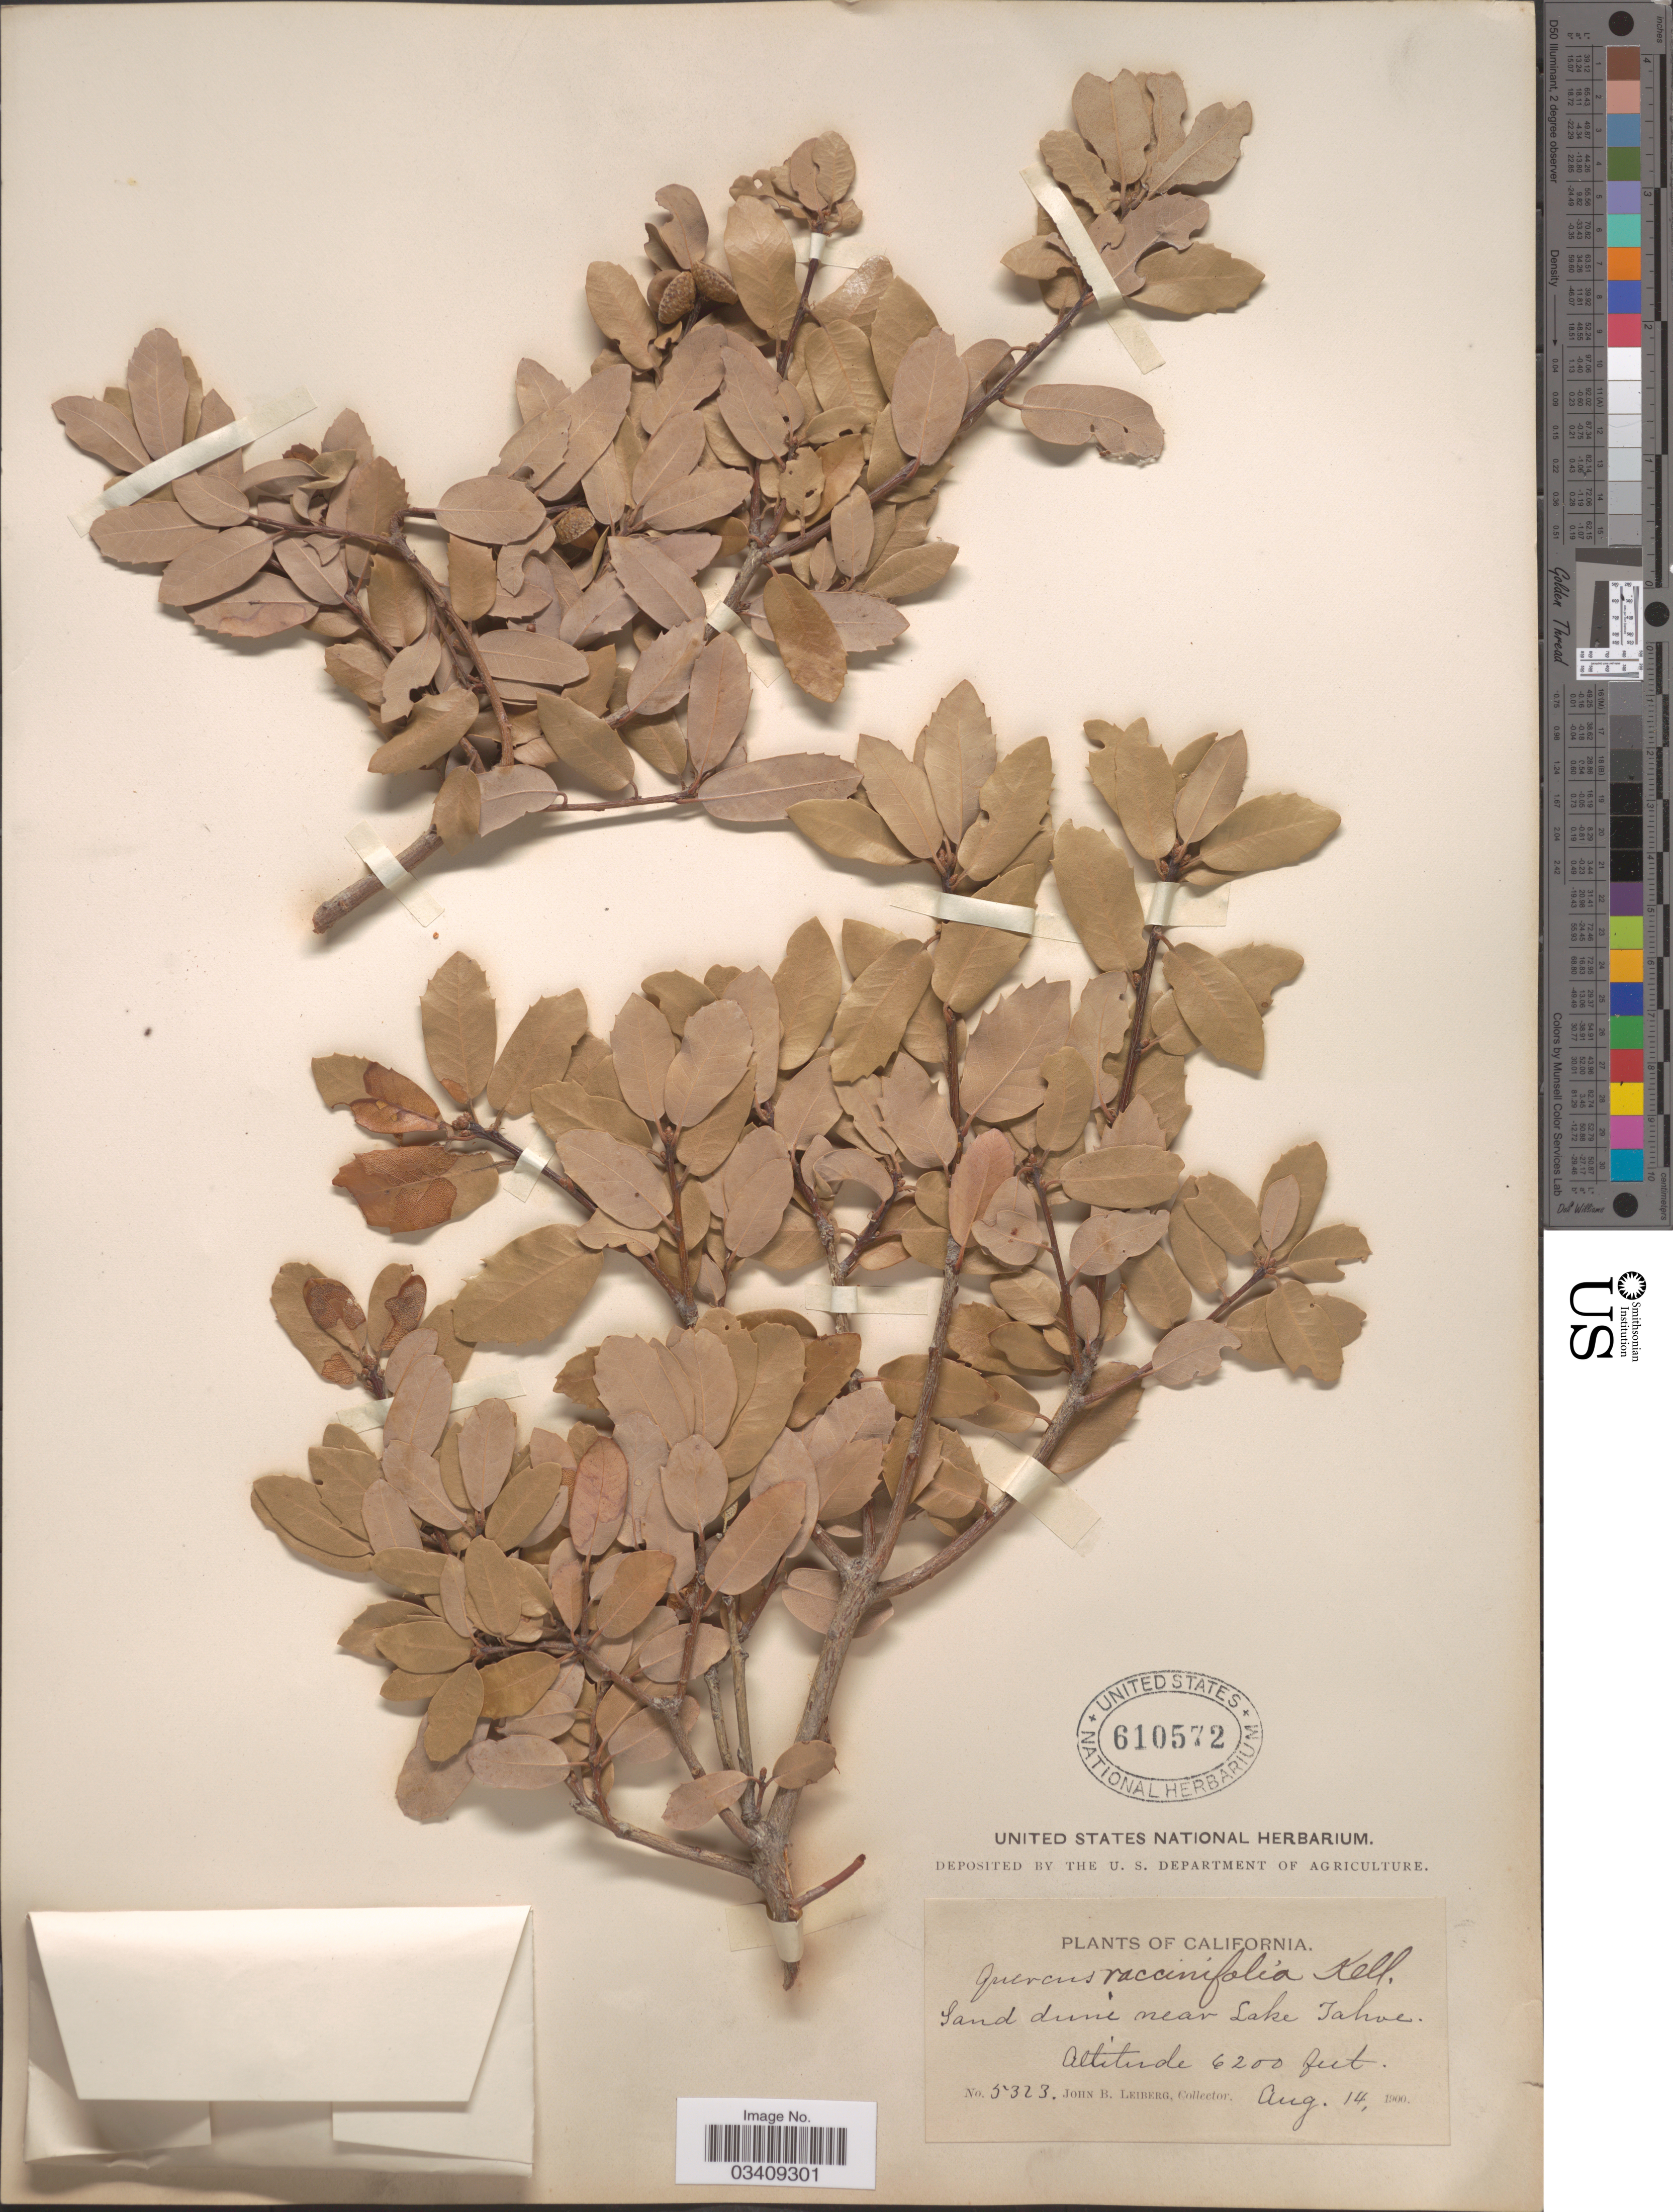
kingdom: Plantae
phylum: Tracheophyta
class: Magnoliopsida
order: Fagales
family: Fagaceae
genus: Quercus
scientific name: Quercus aaata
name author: C.H. Müll.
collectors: J. B. Leiberg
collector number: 5323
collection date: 1900-08-14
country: United States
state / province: California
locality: Sand dune near Lake Tahoe.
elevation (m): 1890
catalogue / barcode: US 610572